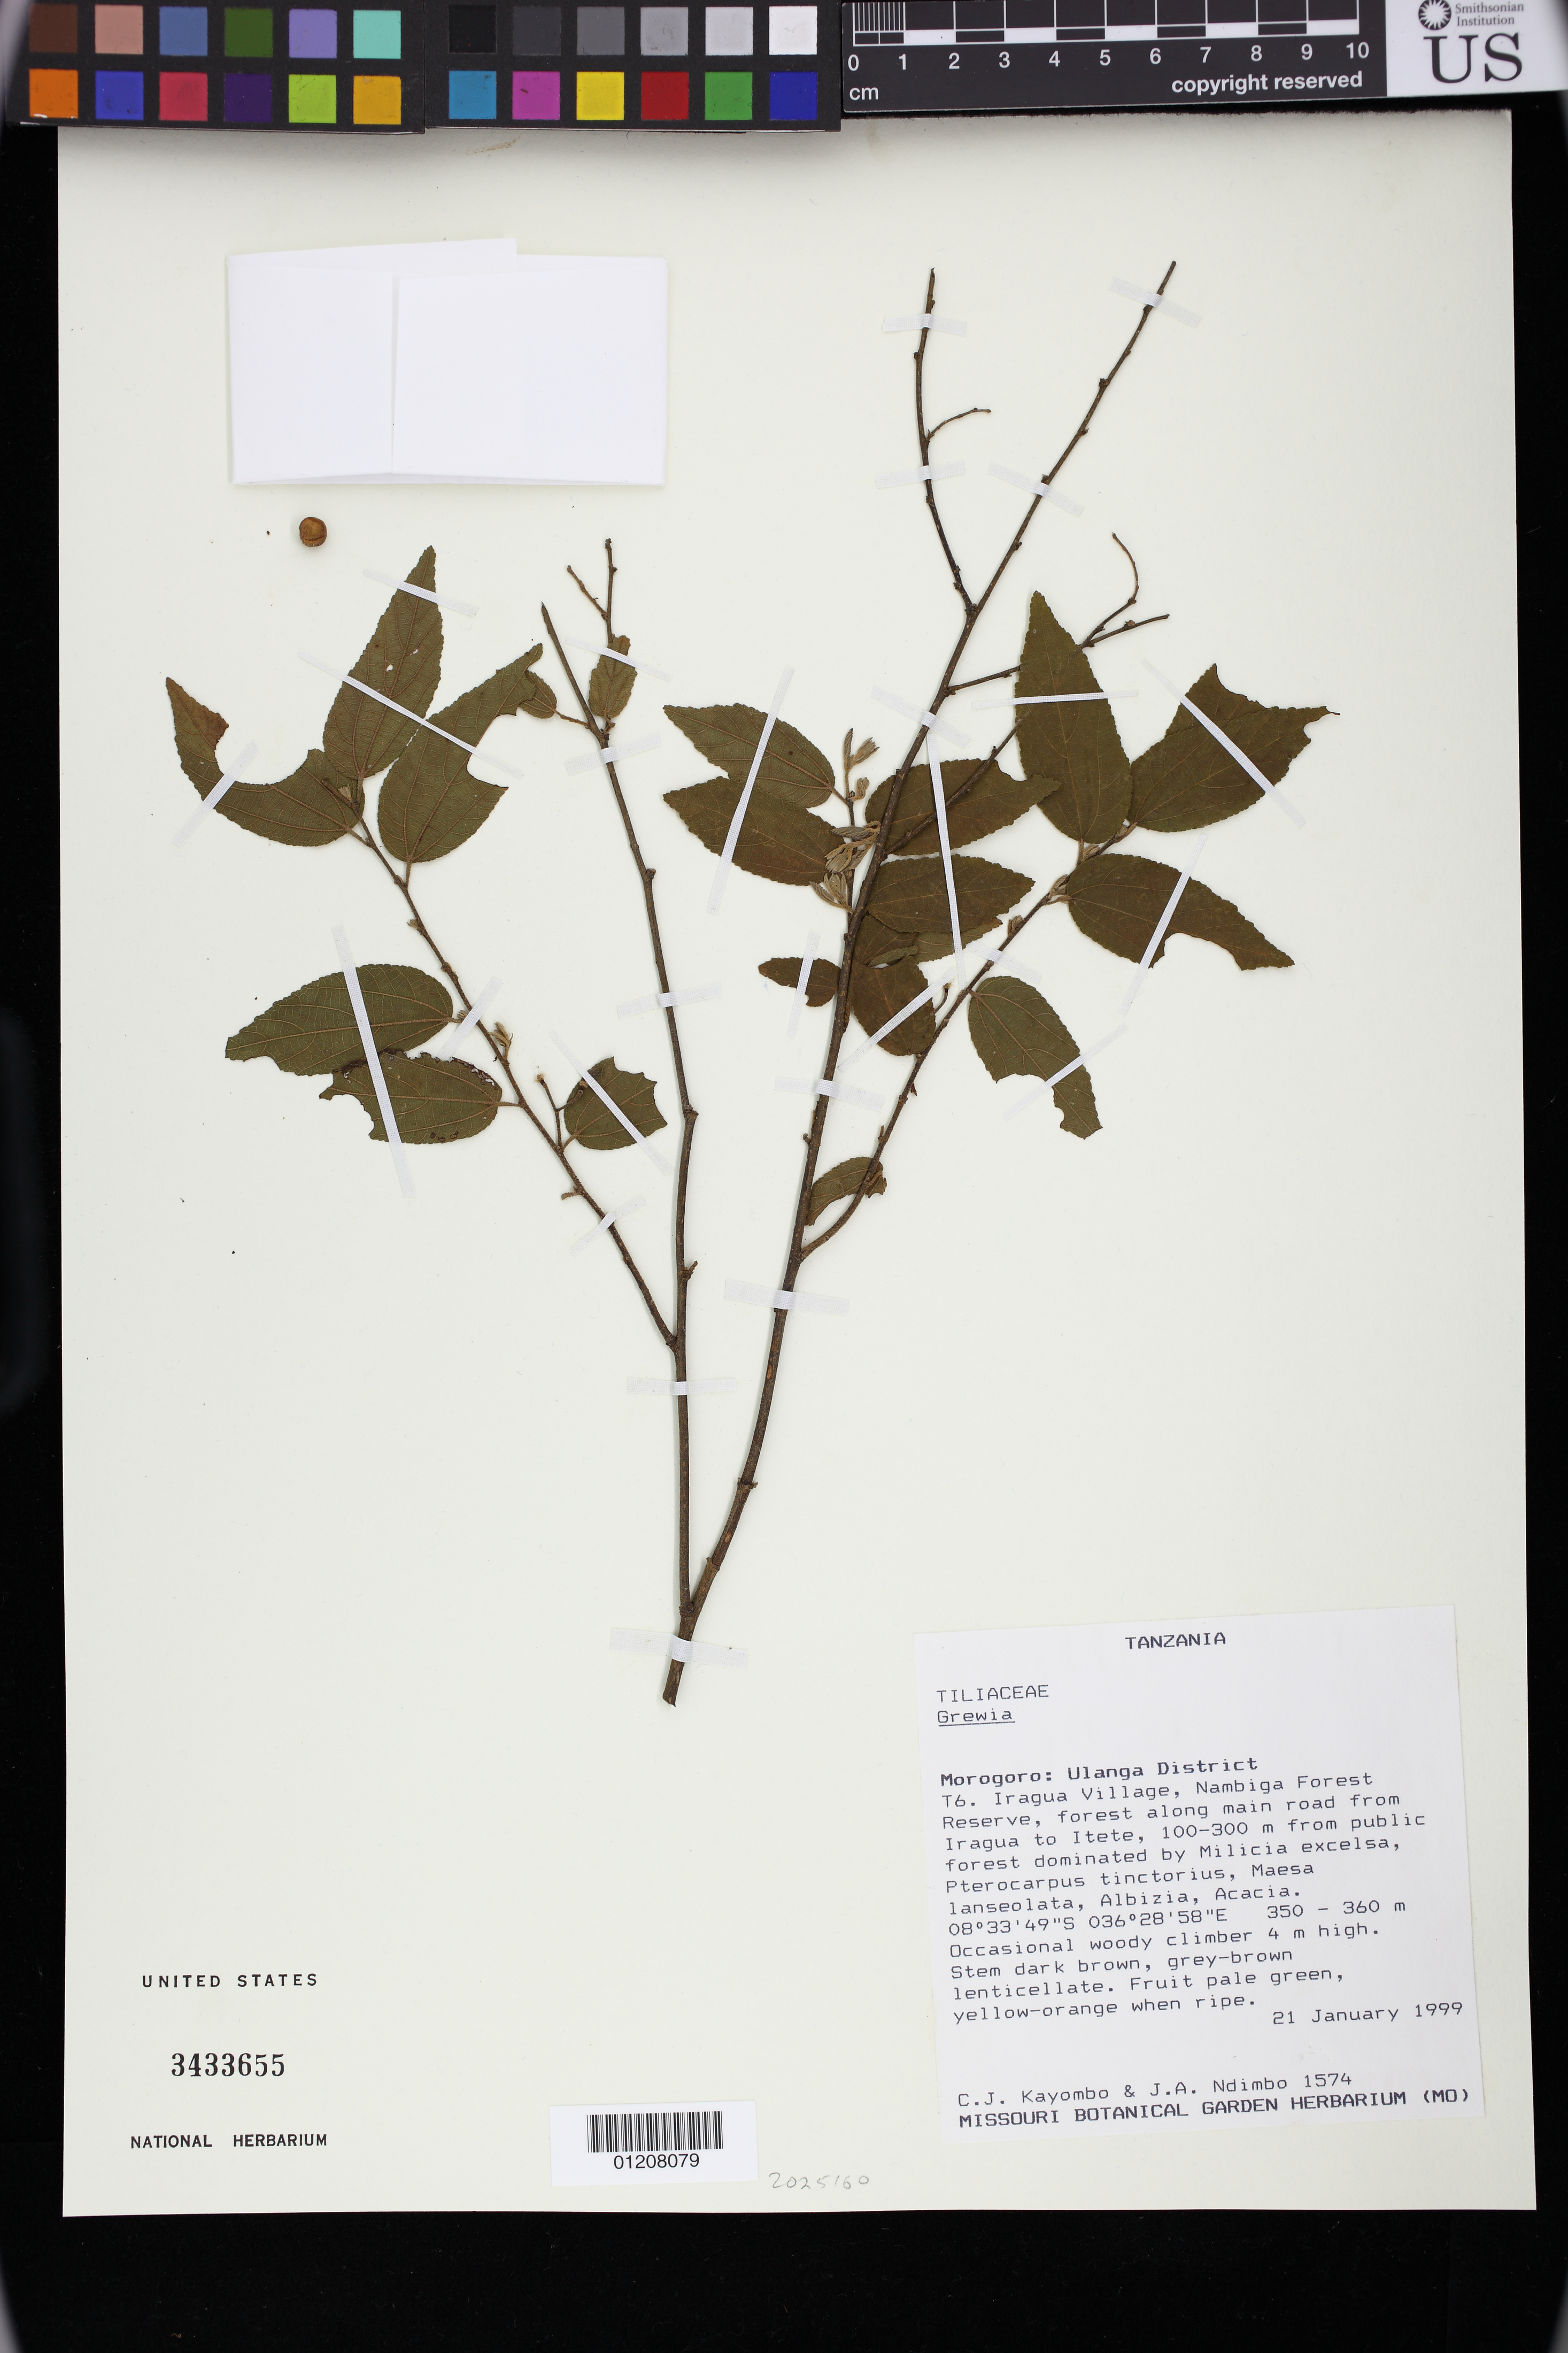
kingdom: Plantae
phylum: Tracheophyta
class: Magnoliopsida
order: Malvales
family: Malvaceae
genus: Grewia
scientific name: Grewia sp.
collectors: J. Ndimbo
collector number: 1574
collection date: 1999-01-21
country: Tanzania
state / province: Morogoro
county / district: Ulanga District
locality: T6. Iragua village, Nambiga Forest Reserve, forest along main road from Iragua to Itete, 100-300 m from public forest dominated by Milicia excelsa, Pterocarpus tinctorius, Maesa lanseolata, Albizia, Acacia.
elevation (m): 350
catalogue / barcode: US 3433655